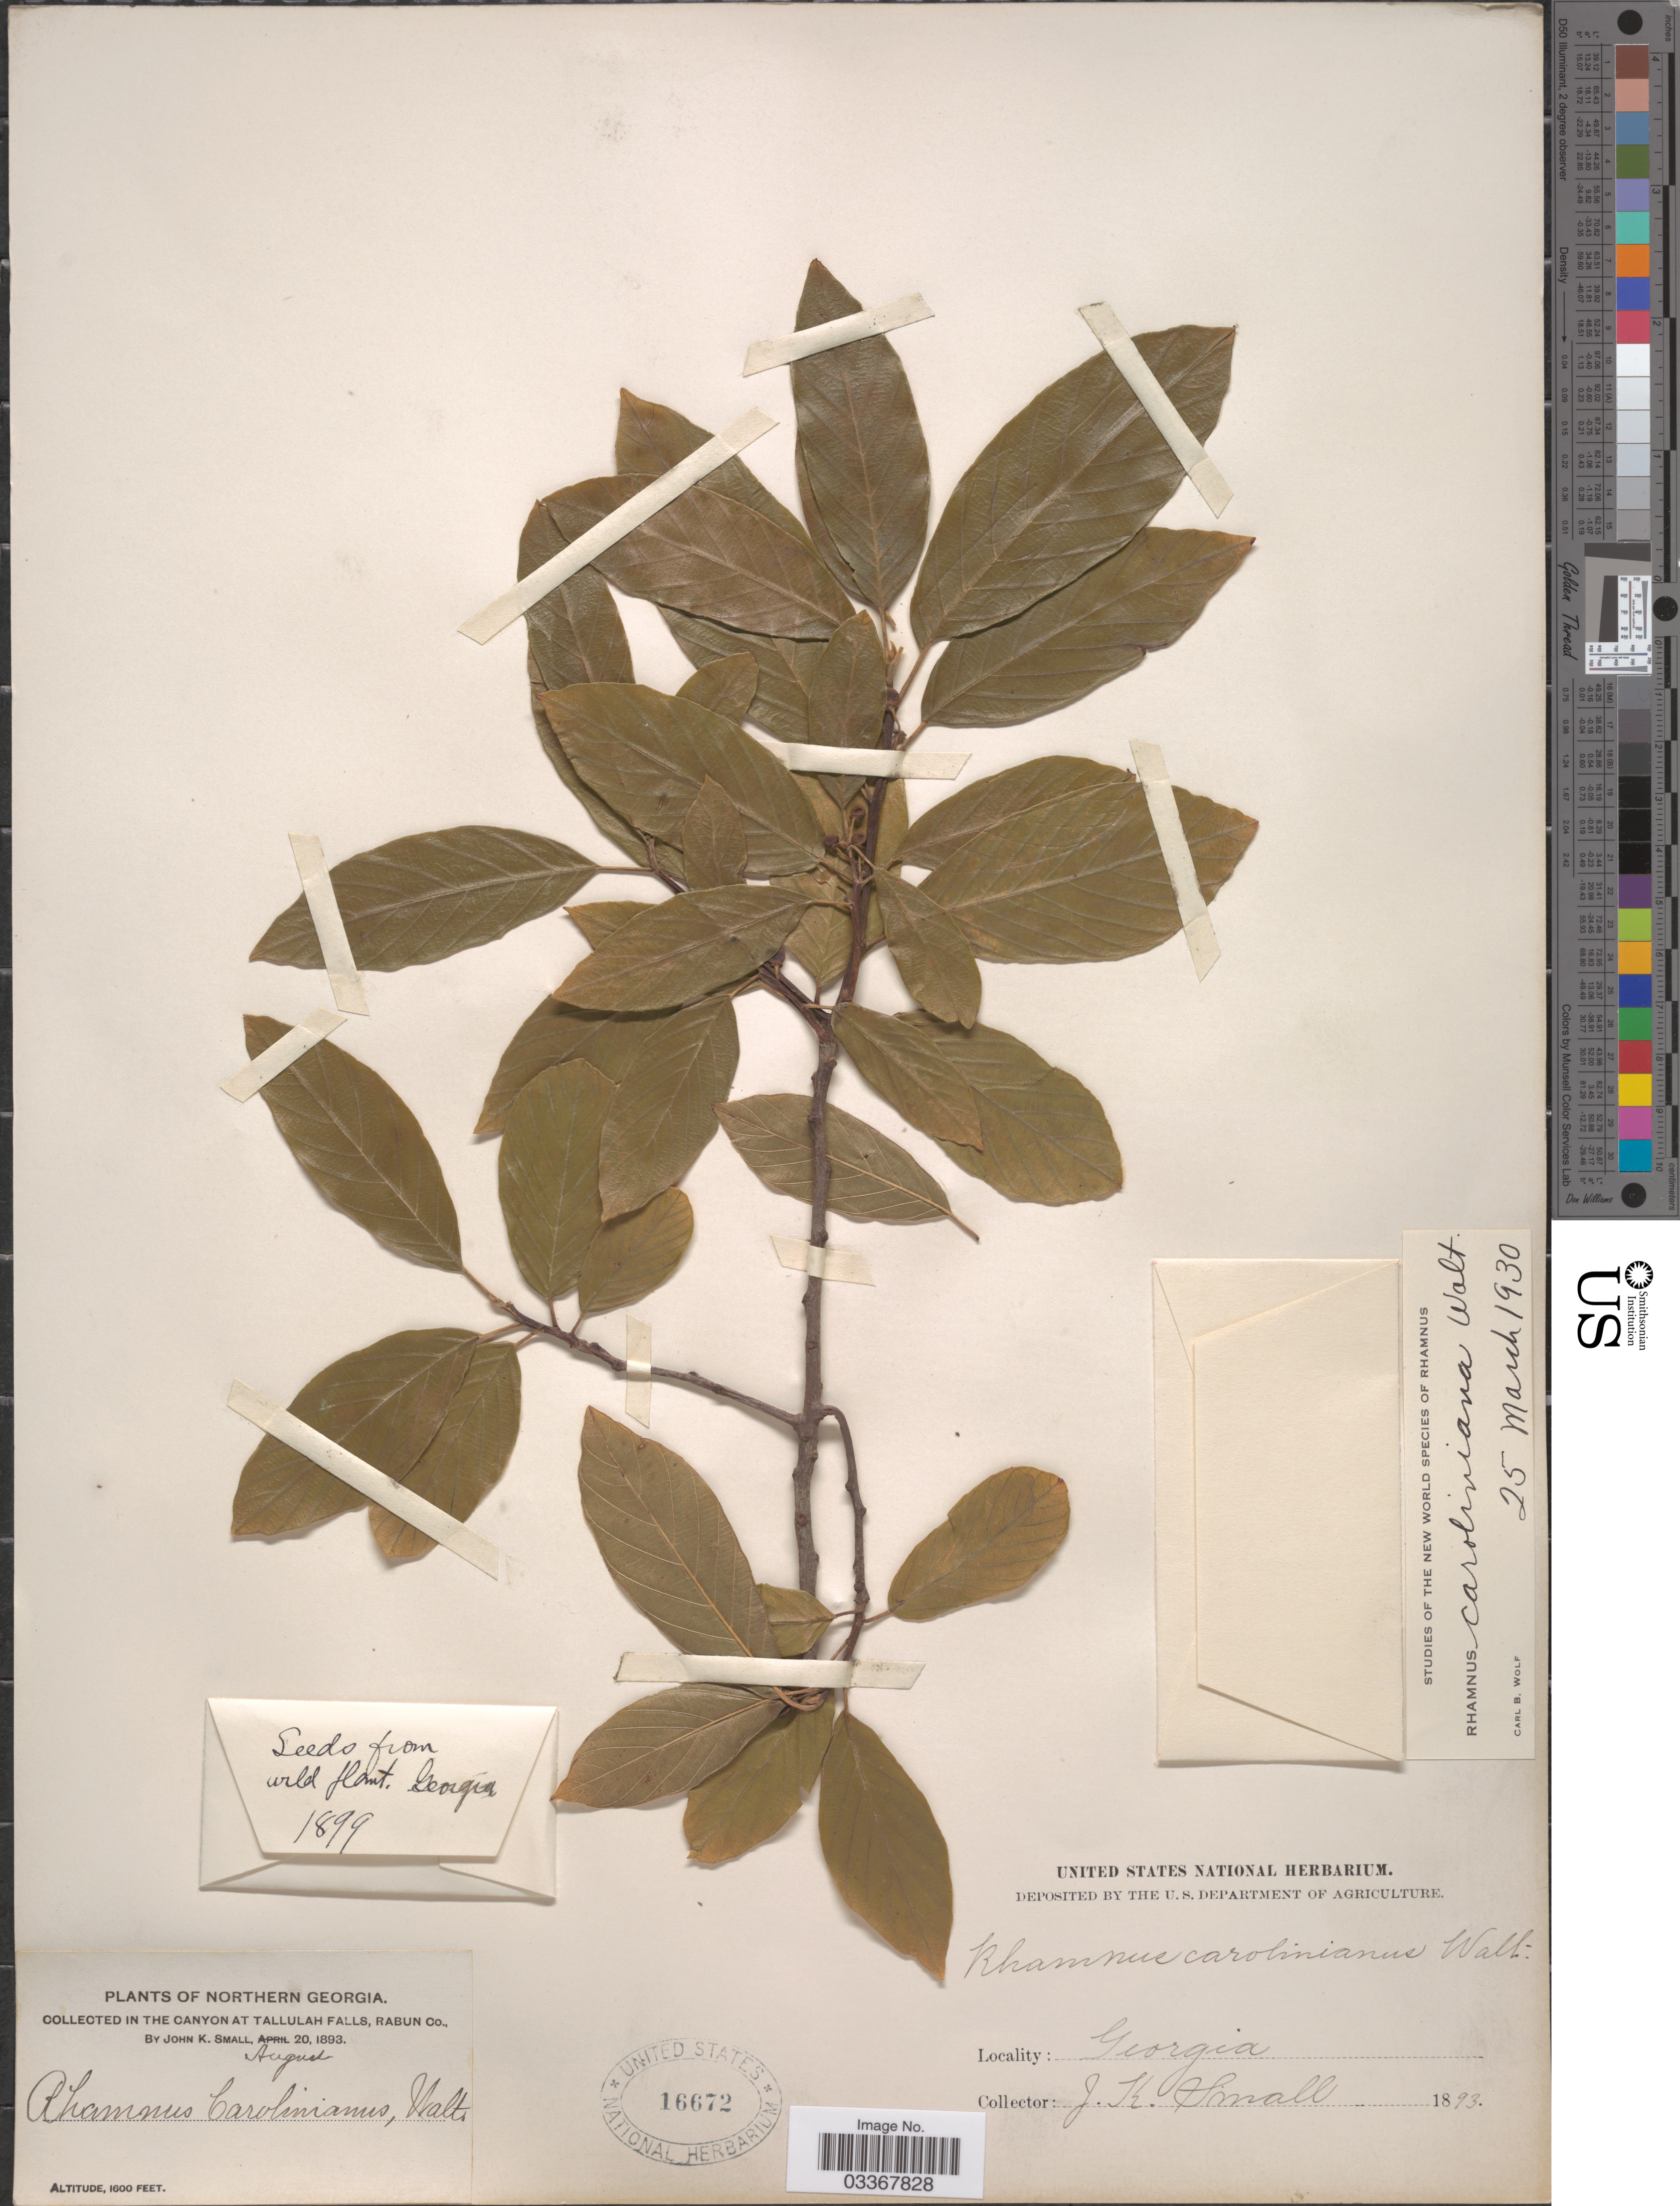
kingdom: Plantae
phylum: Tracheophyta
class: Magnoliopsida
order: Rosales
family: Rhamnaceae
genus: Frangula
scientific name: Frangula caroliniana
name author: (Walter) A. Gray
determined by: Strong, Mark T., (BOT), Smithsonian Institution - National Museum of Natural History (UNITED STATES)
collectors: J. K. Small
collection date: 1893-08-20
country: United States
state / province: Georgia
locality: Northern Georgia, in the canyon at Tallulah Falls, Rabun Co.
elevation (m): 488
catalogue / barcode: US 16672